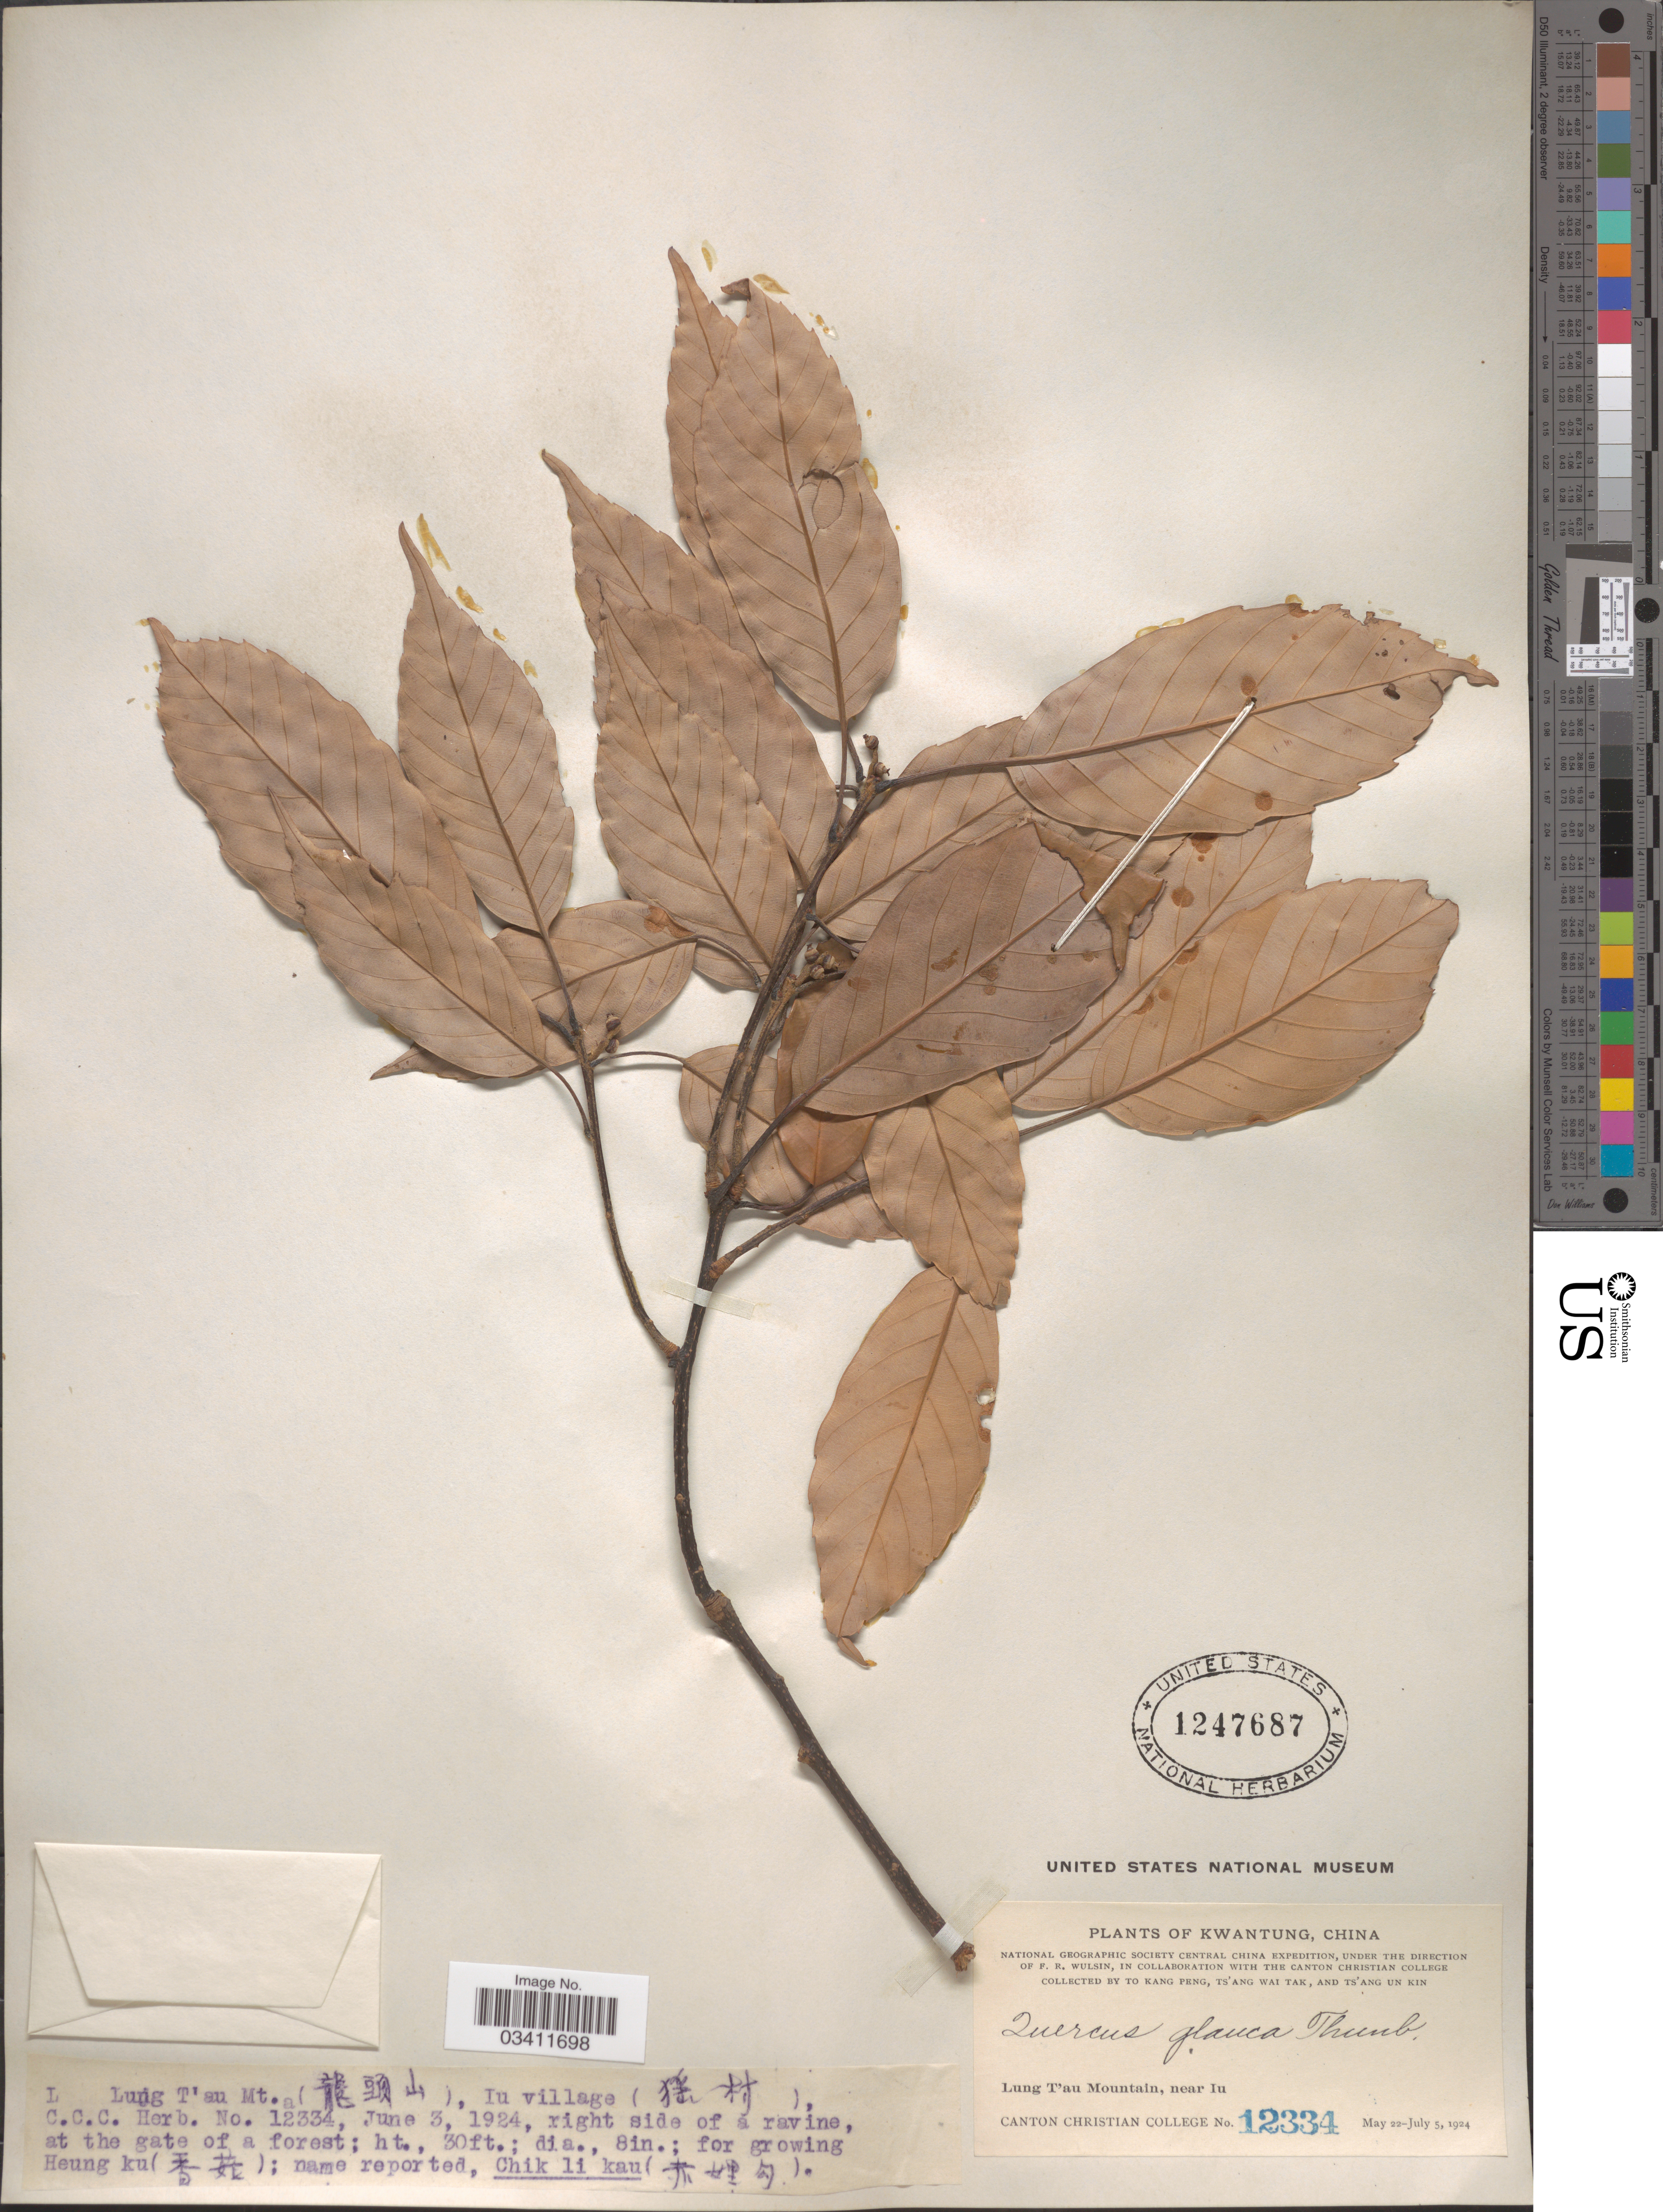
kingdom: Plantae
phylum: Tracheophyta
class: Magnoliopsida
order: Fagales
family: Fagaceae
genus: Quercus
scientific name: Quercus glauca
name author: Thunb.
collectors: T. K. Peng, W. T. Tsang & Ts' Ang Un Kin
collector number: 12334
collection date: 1924-06-03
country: China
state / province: Guangdong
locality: Kwantung. Lung T'au Mountain (X), near Iu. Iu village (X).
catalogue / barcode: US 1247687